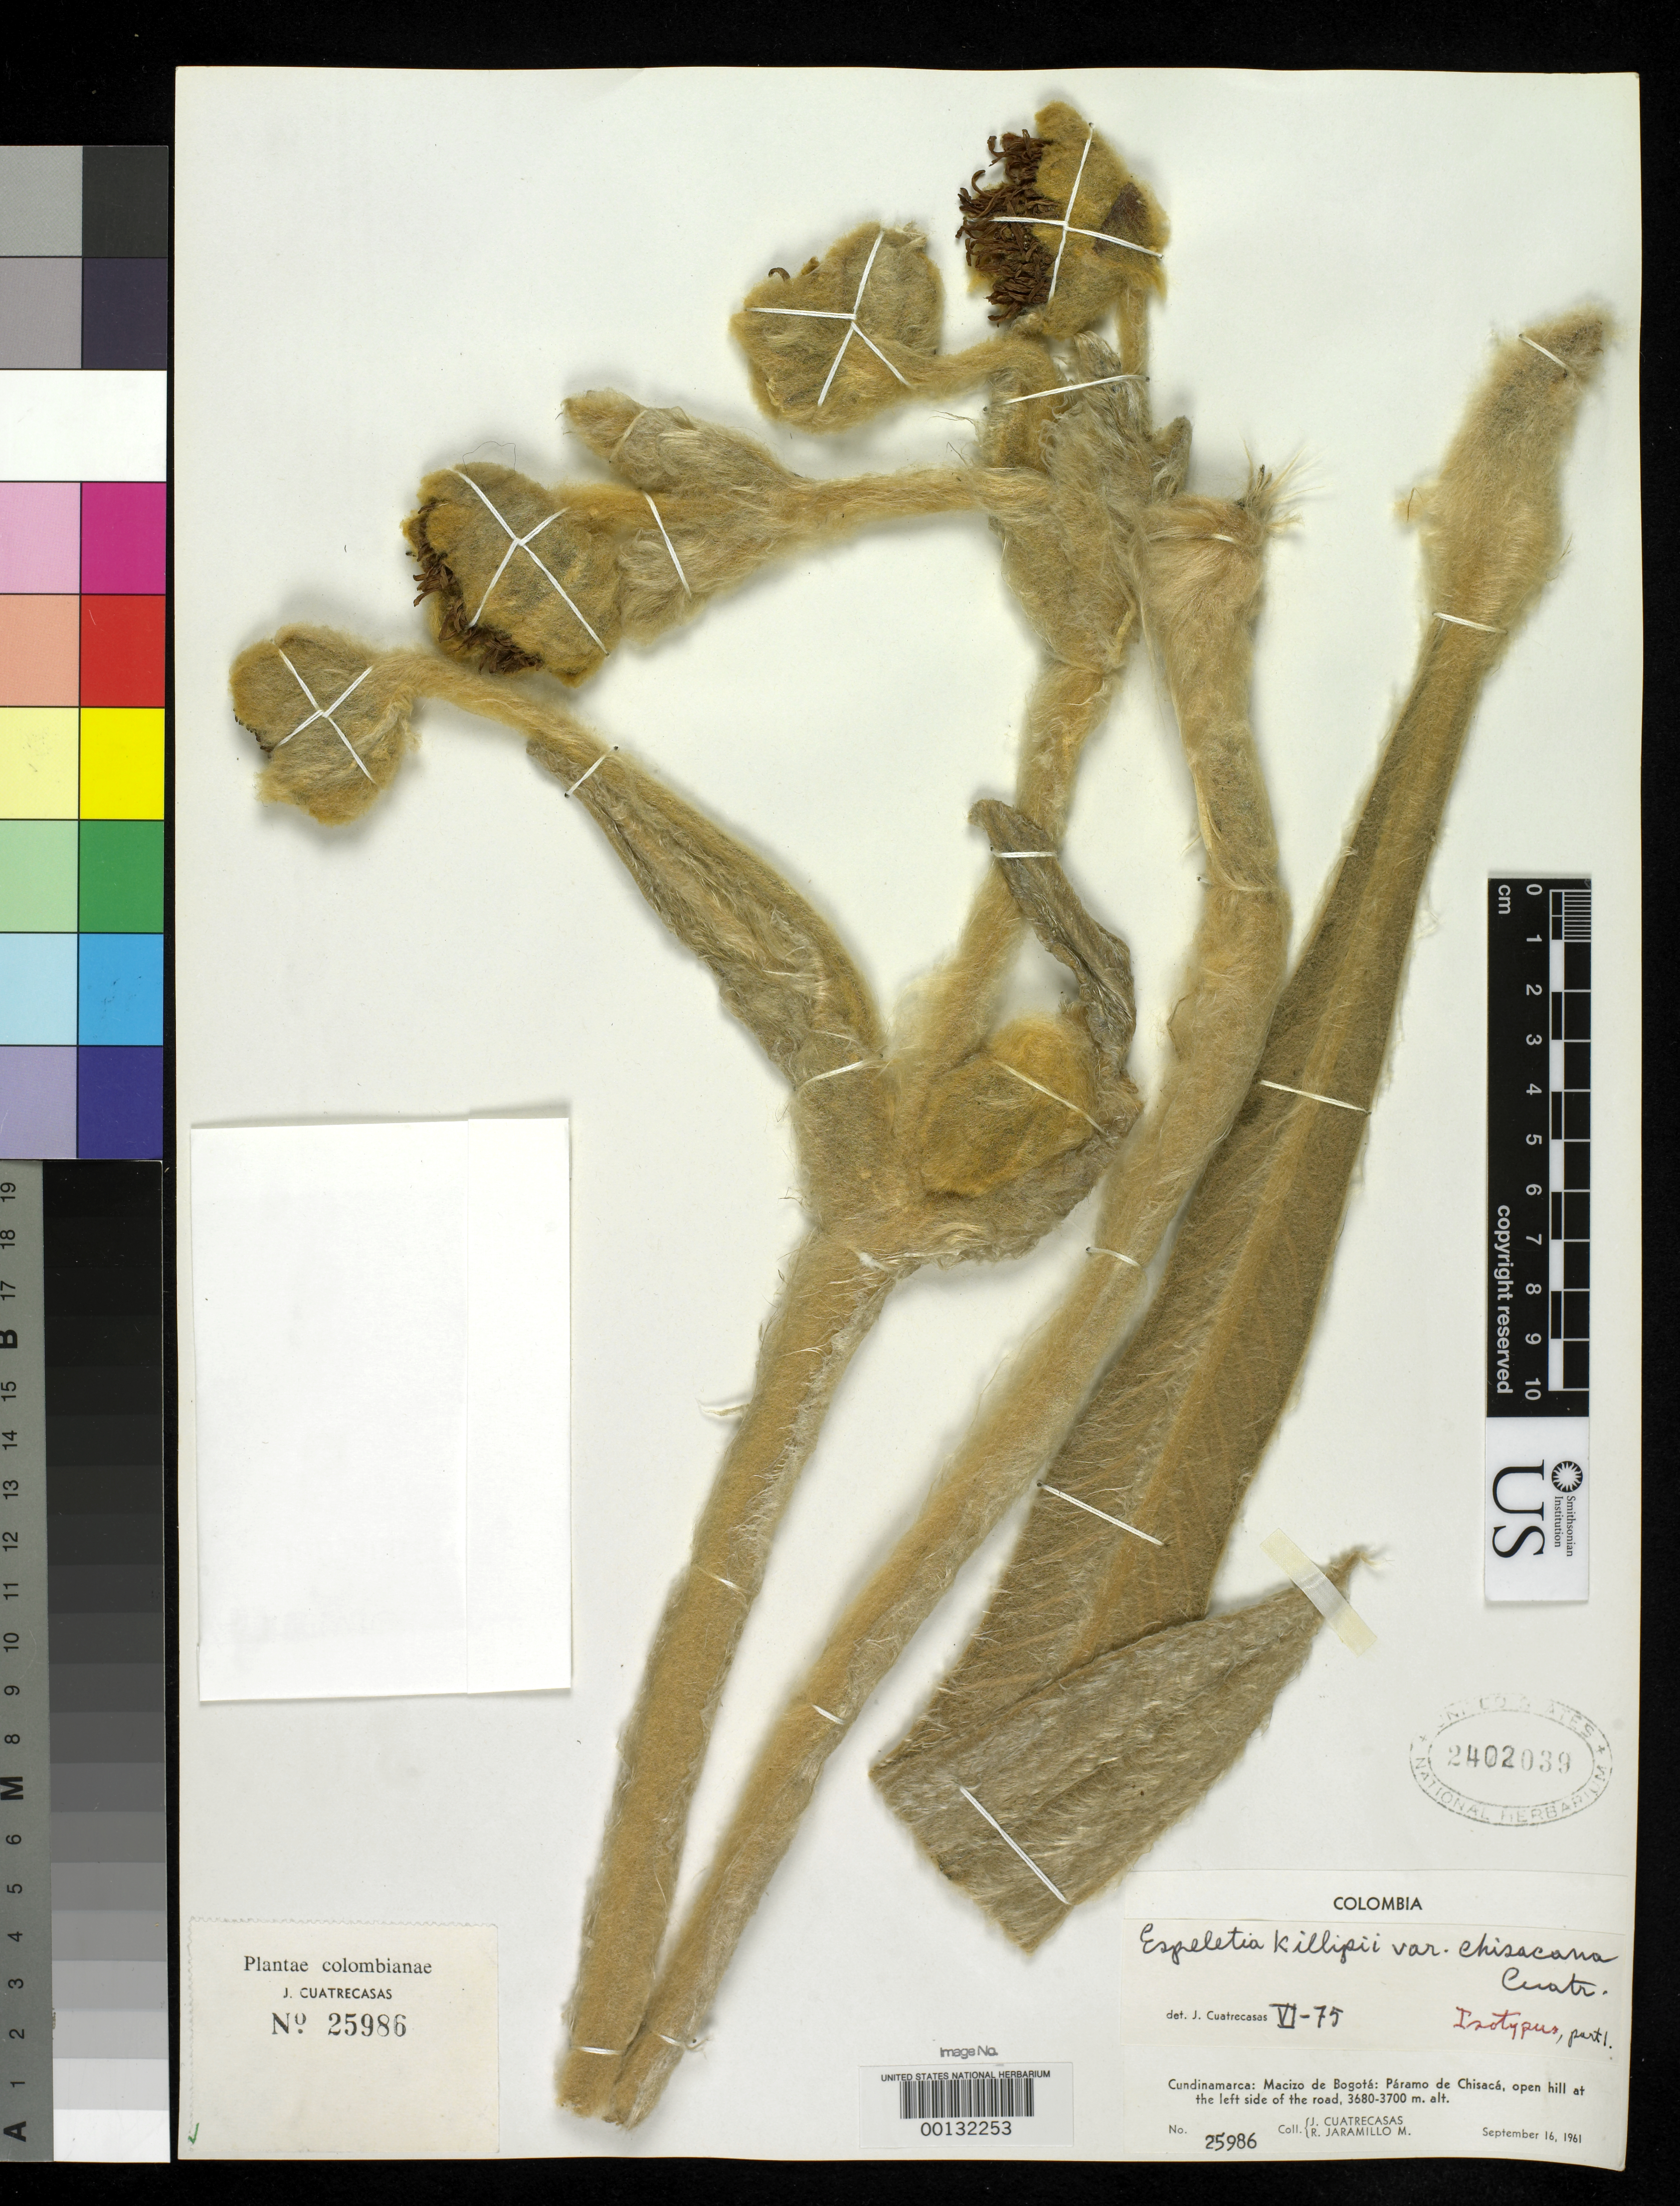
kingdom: Plantae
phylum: Tracheophyta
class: Magnoliopsida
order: Asterales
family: Asteraceae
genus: Espeletia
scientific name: Espeletia killipii var. chisacana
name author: Cuatrec.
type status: Isotype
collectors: J. Cuatrecasas & R. Jaramillo M.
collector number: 25986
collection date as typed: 16 Sep 1961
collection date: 1961-09-16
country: Colombia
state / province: Cundinamarca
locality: Macizo de Bogata, Páramo de Chisaca.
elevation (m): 3680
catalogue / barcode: US 2402039